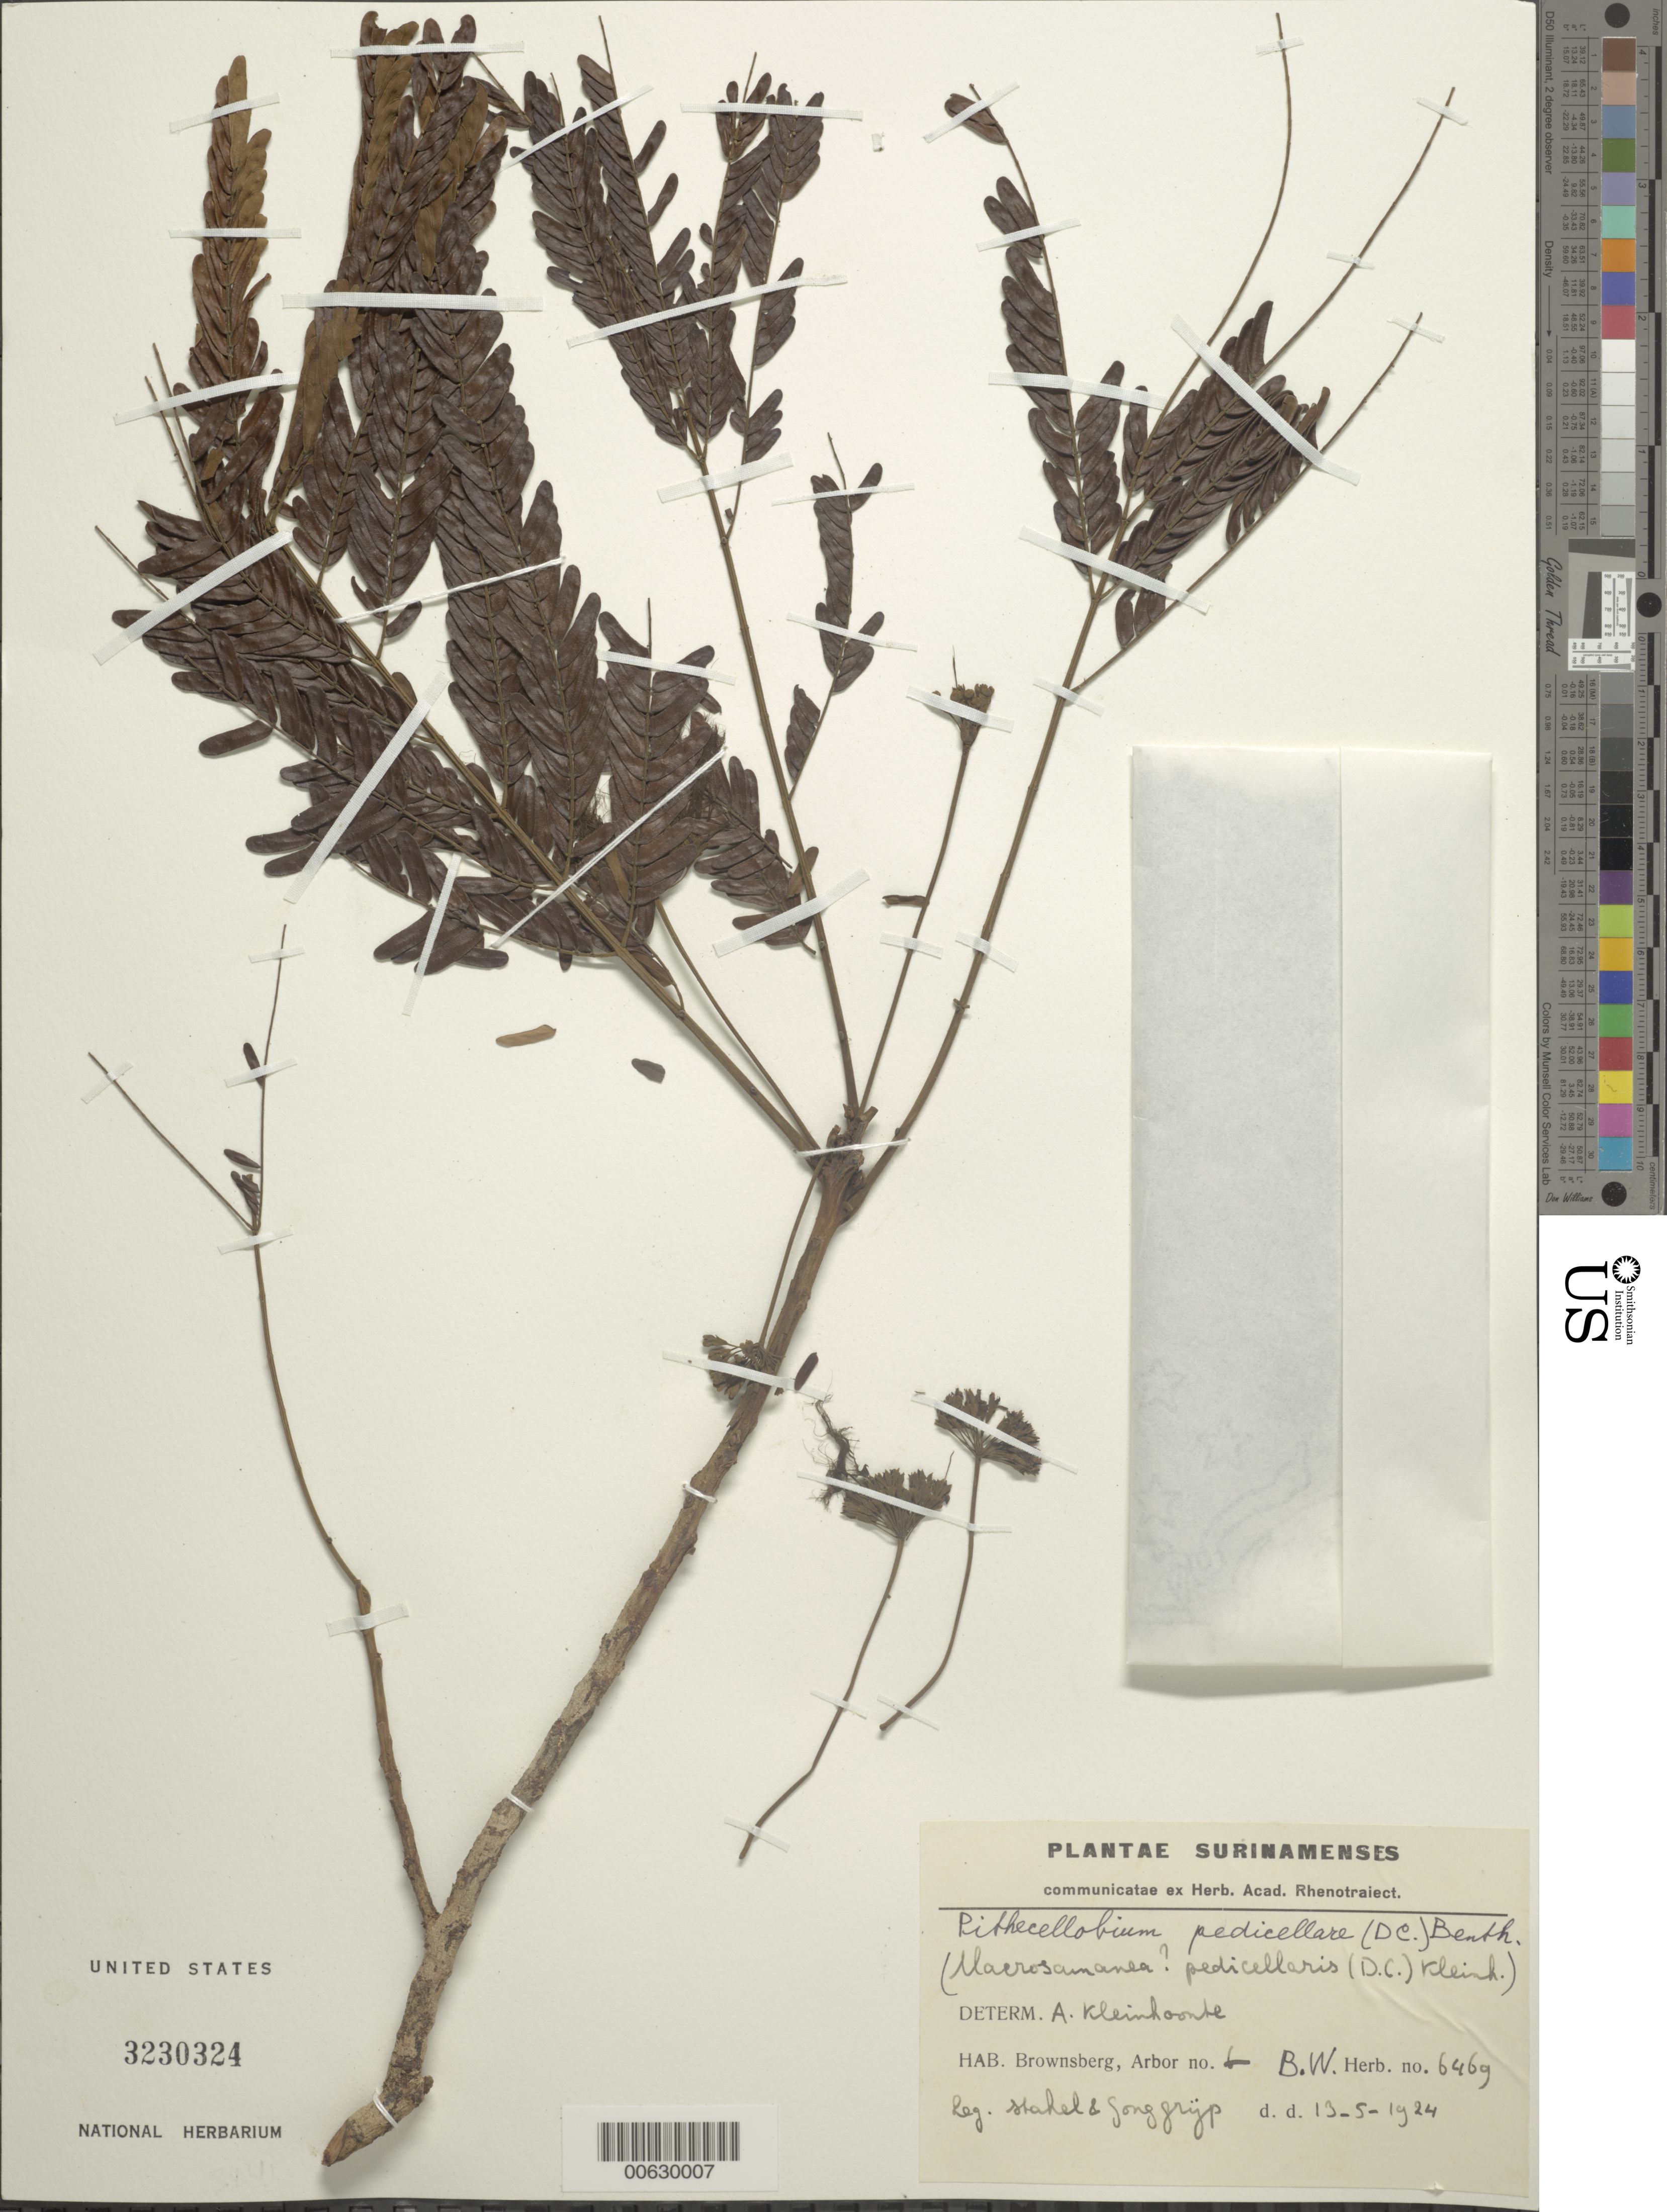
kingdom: Plantae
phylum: Tracheophyta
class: Magnoliopsida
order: Fabales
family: Fabaceae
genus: Hydrochorea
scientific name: Hydrochorea pedicellaris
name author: (DC.) M.V.B. Soares et al.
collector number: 6469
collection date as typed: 13-May-24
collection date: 1924-05-13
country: Suriname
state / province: Brokopondo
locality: Brownsberg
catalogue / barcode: US 3230324